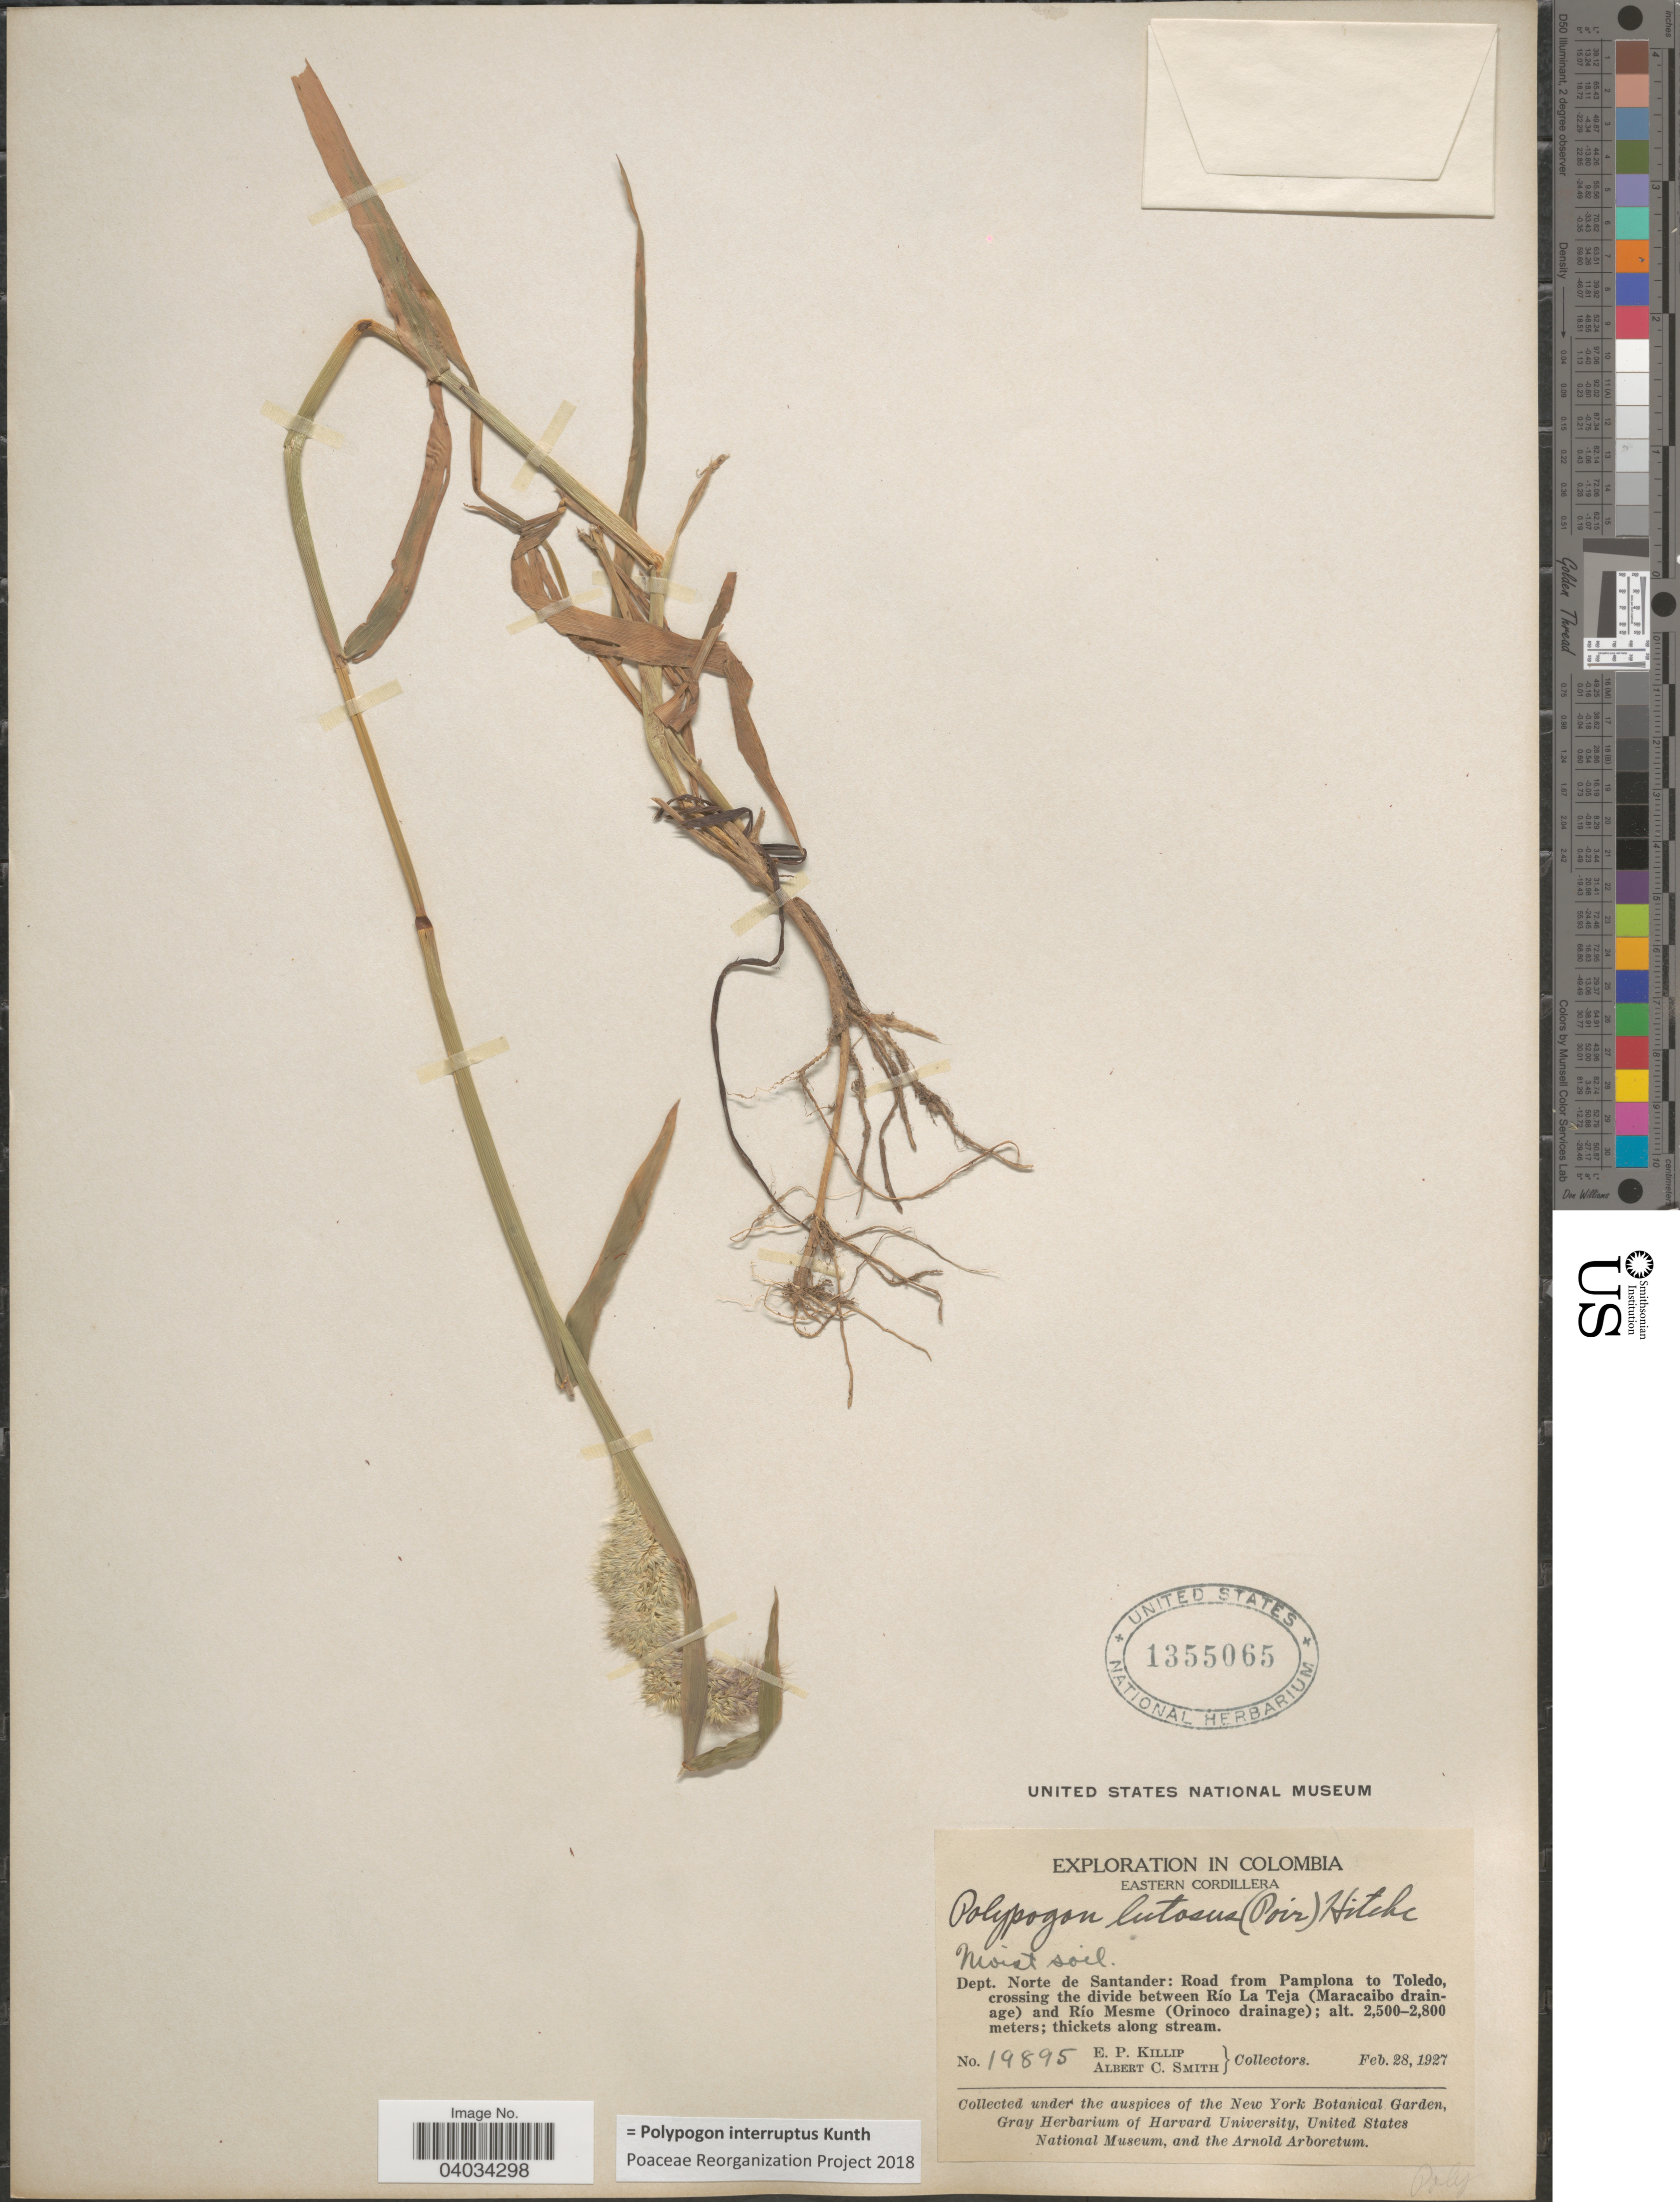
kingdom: Plantae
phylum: Tracheophyta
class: Liliopsida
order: Poales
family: Poaceae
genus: Polypogon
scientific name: Polypogon interruptus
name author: Kunth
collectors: E. P. Killip & A. C. Smith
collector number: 19895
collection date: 1927-02-28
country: Colombia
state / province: Norte de Santander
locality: Eastern Cordillera. Dept. Norte de Santander: Road from Pamplona to Toledo, crossing the divide between Río La Teja (Maracaibo drainage) and Río Mesme (Orinoco drainage).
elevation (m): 2500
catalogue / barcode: US 1355065